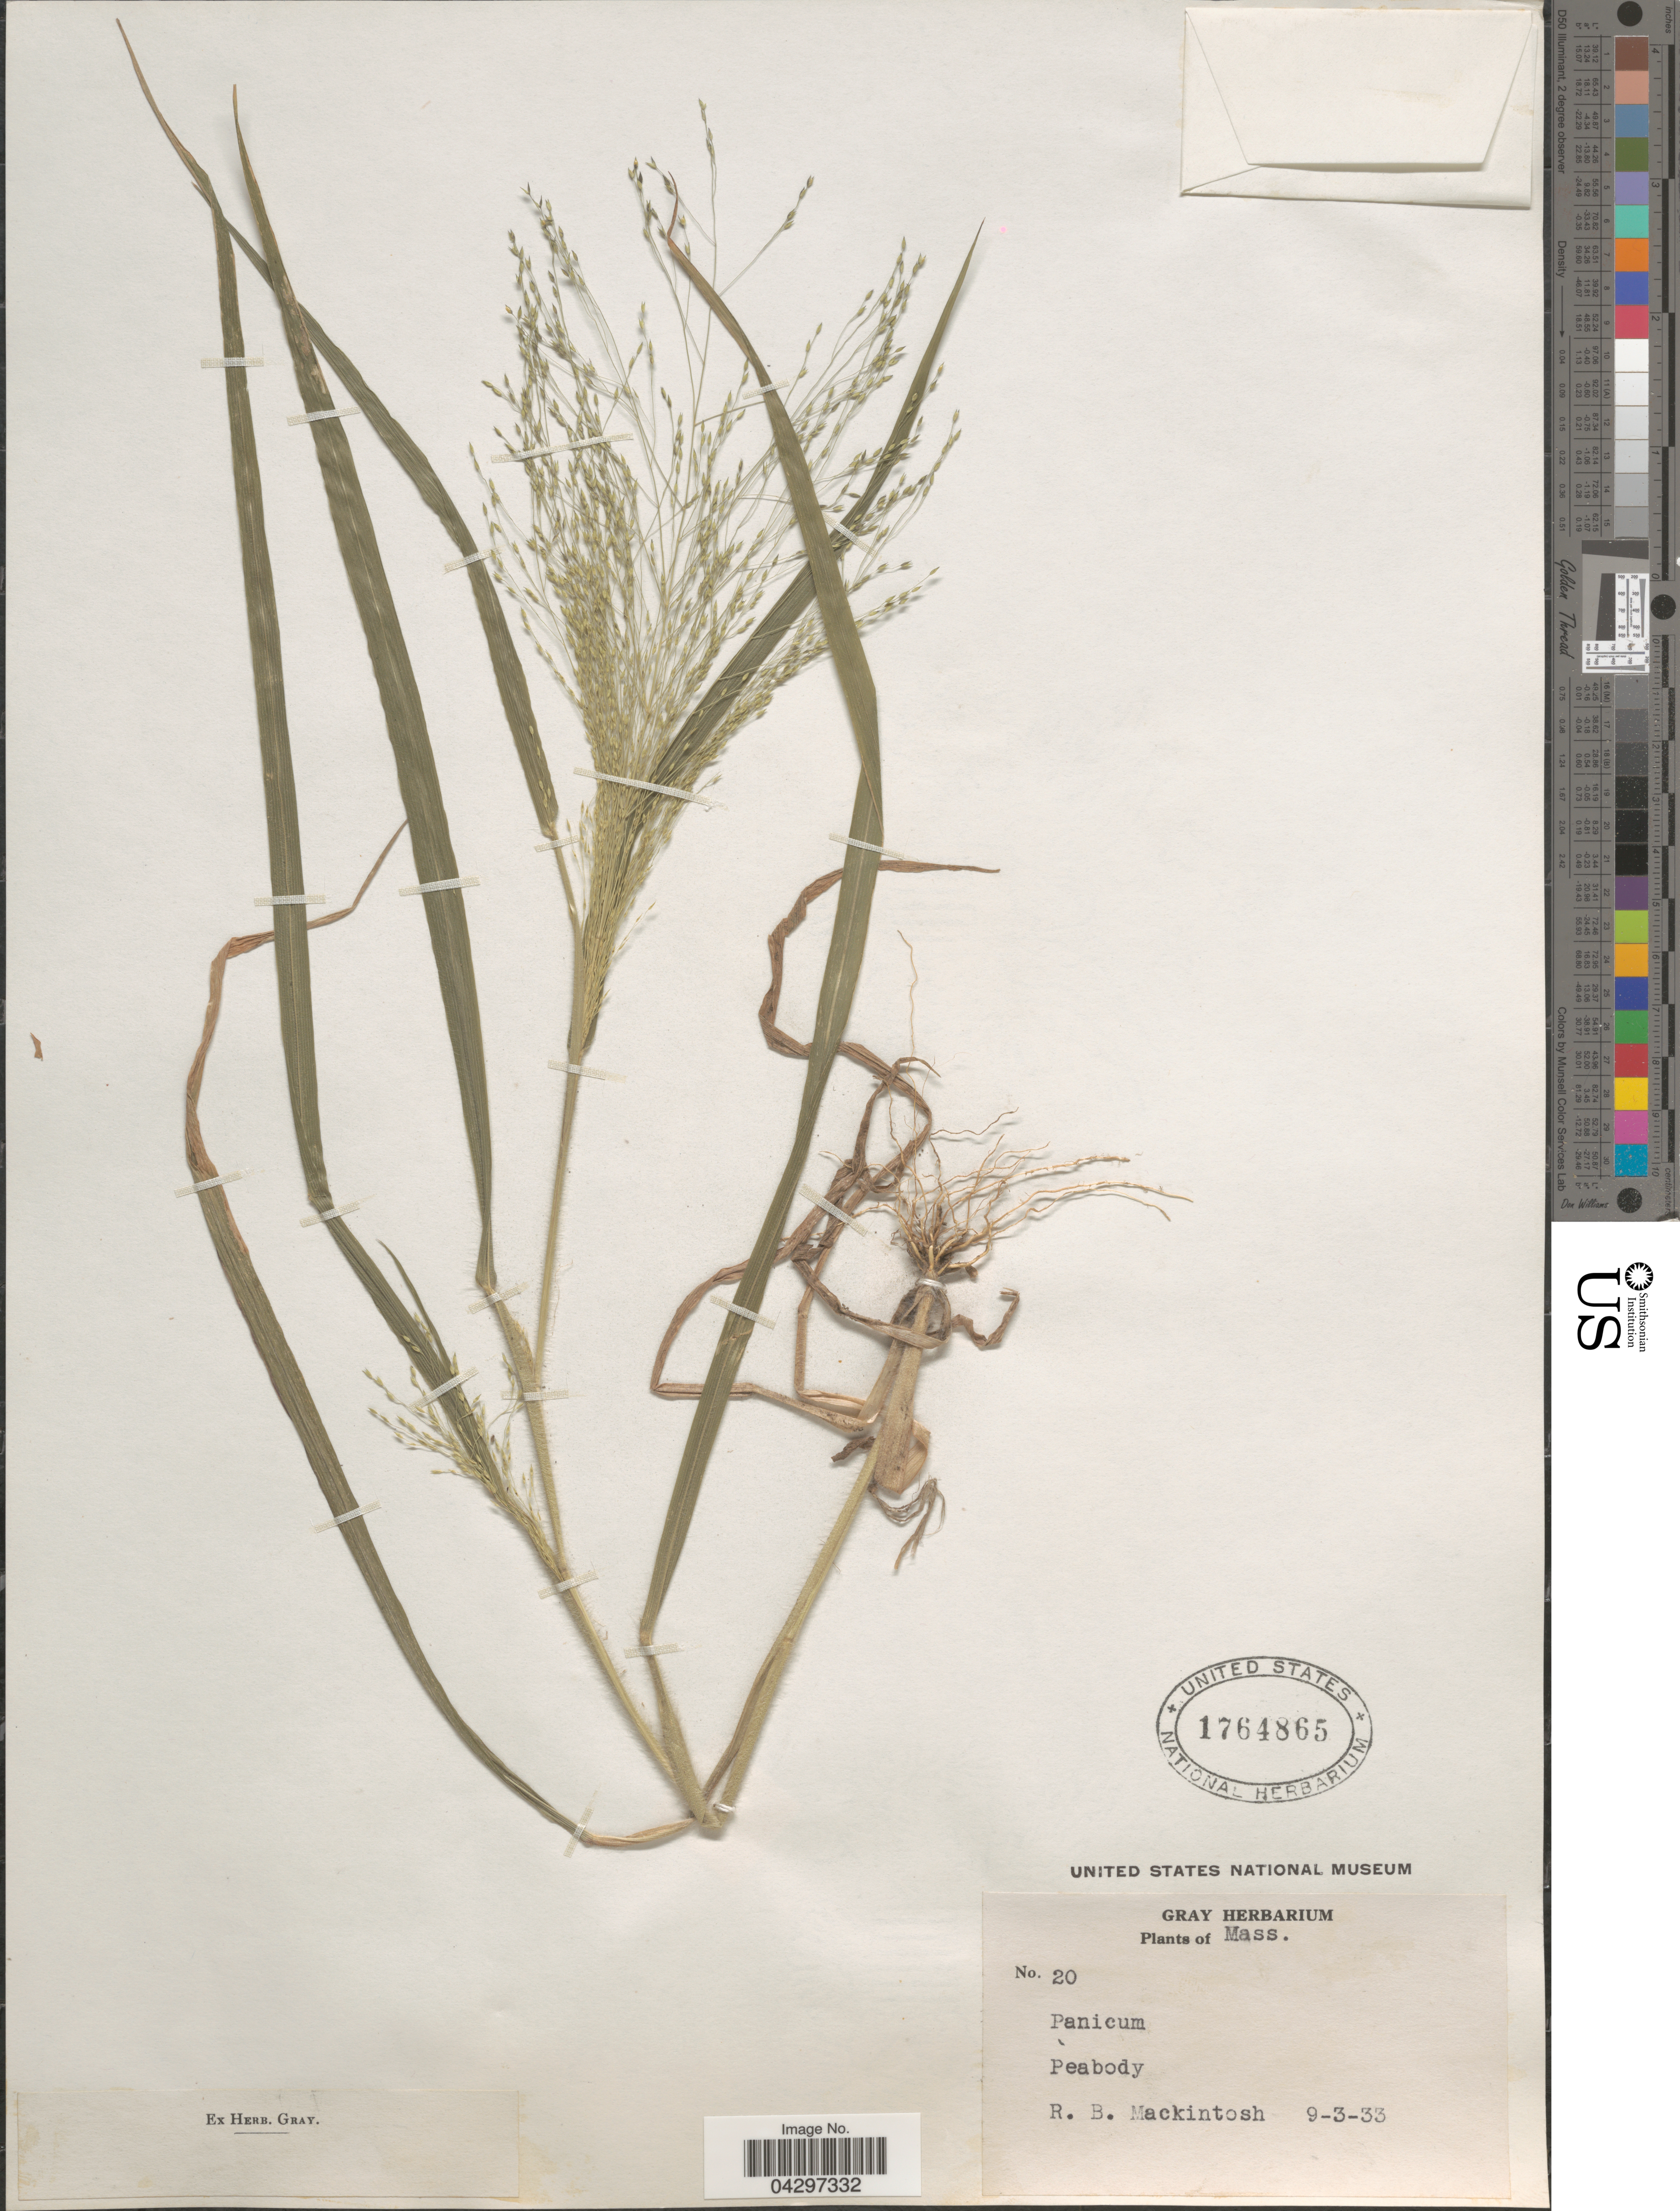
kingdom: Plantae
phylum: Tracheophyta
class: Liliopsida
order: Poales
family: Poaceae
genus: Panicum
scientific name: Panicum capillare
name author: L.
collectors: R. Mackintosh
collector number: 20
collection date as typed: Transcribed d/m/y: 3/9/33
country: United States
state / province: Massachusetts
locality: Peabody.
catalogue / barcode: US 1764865